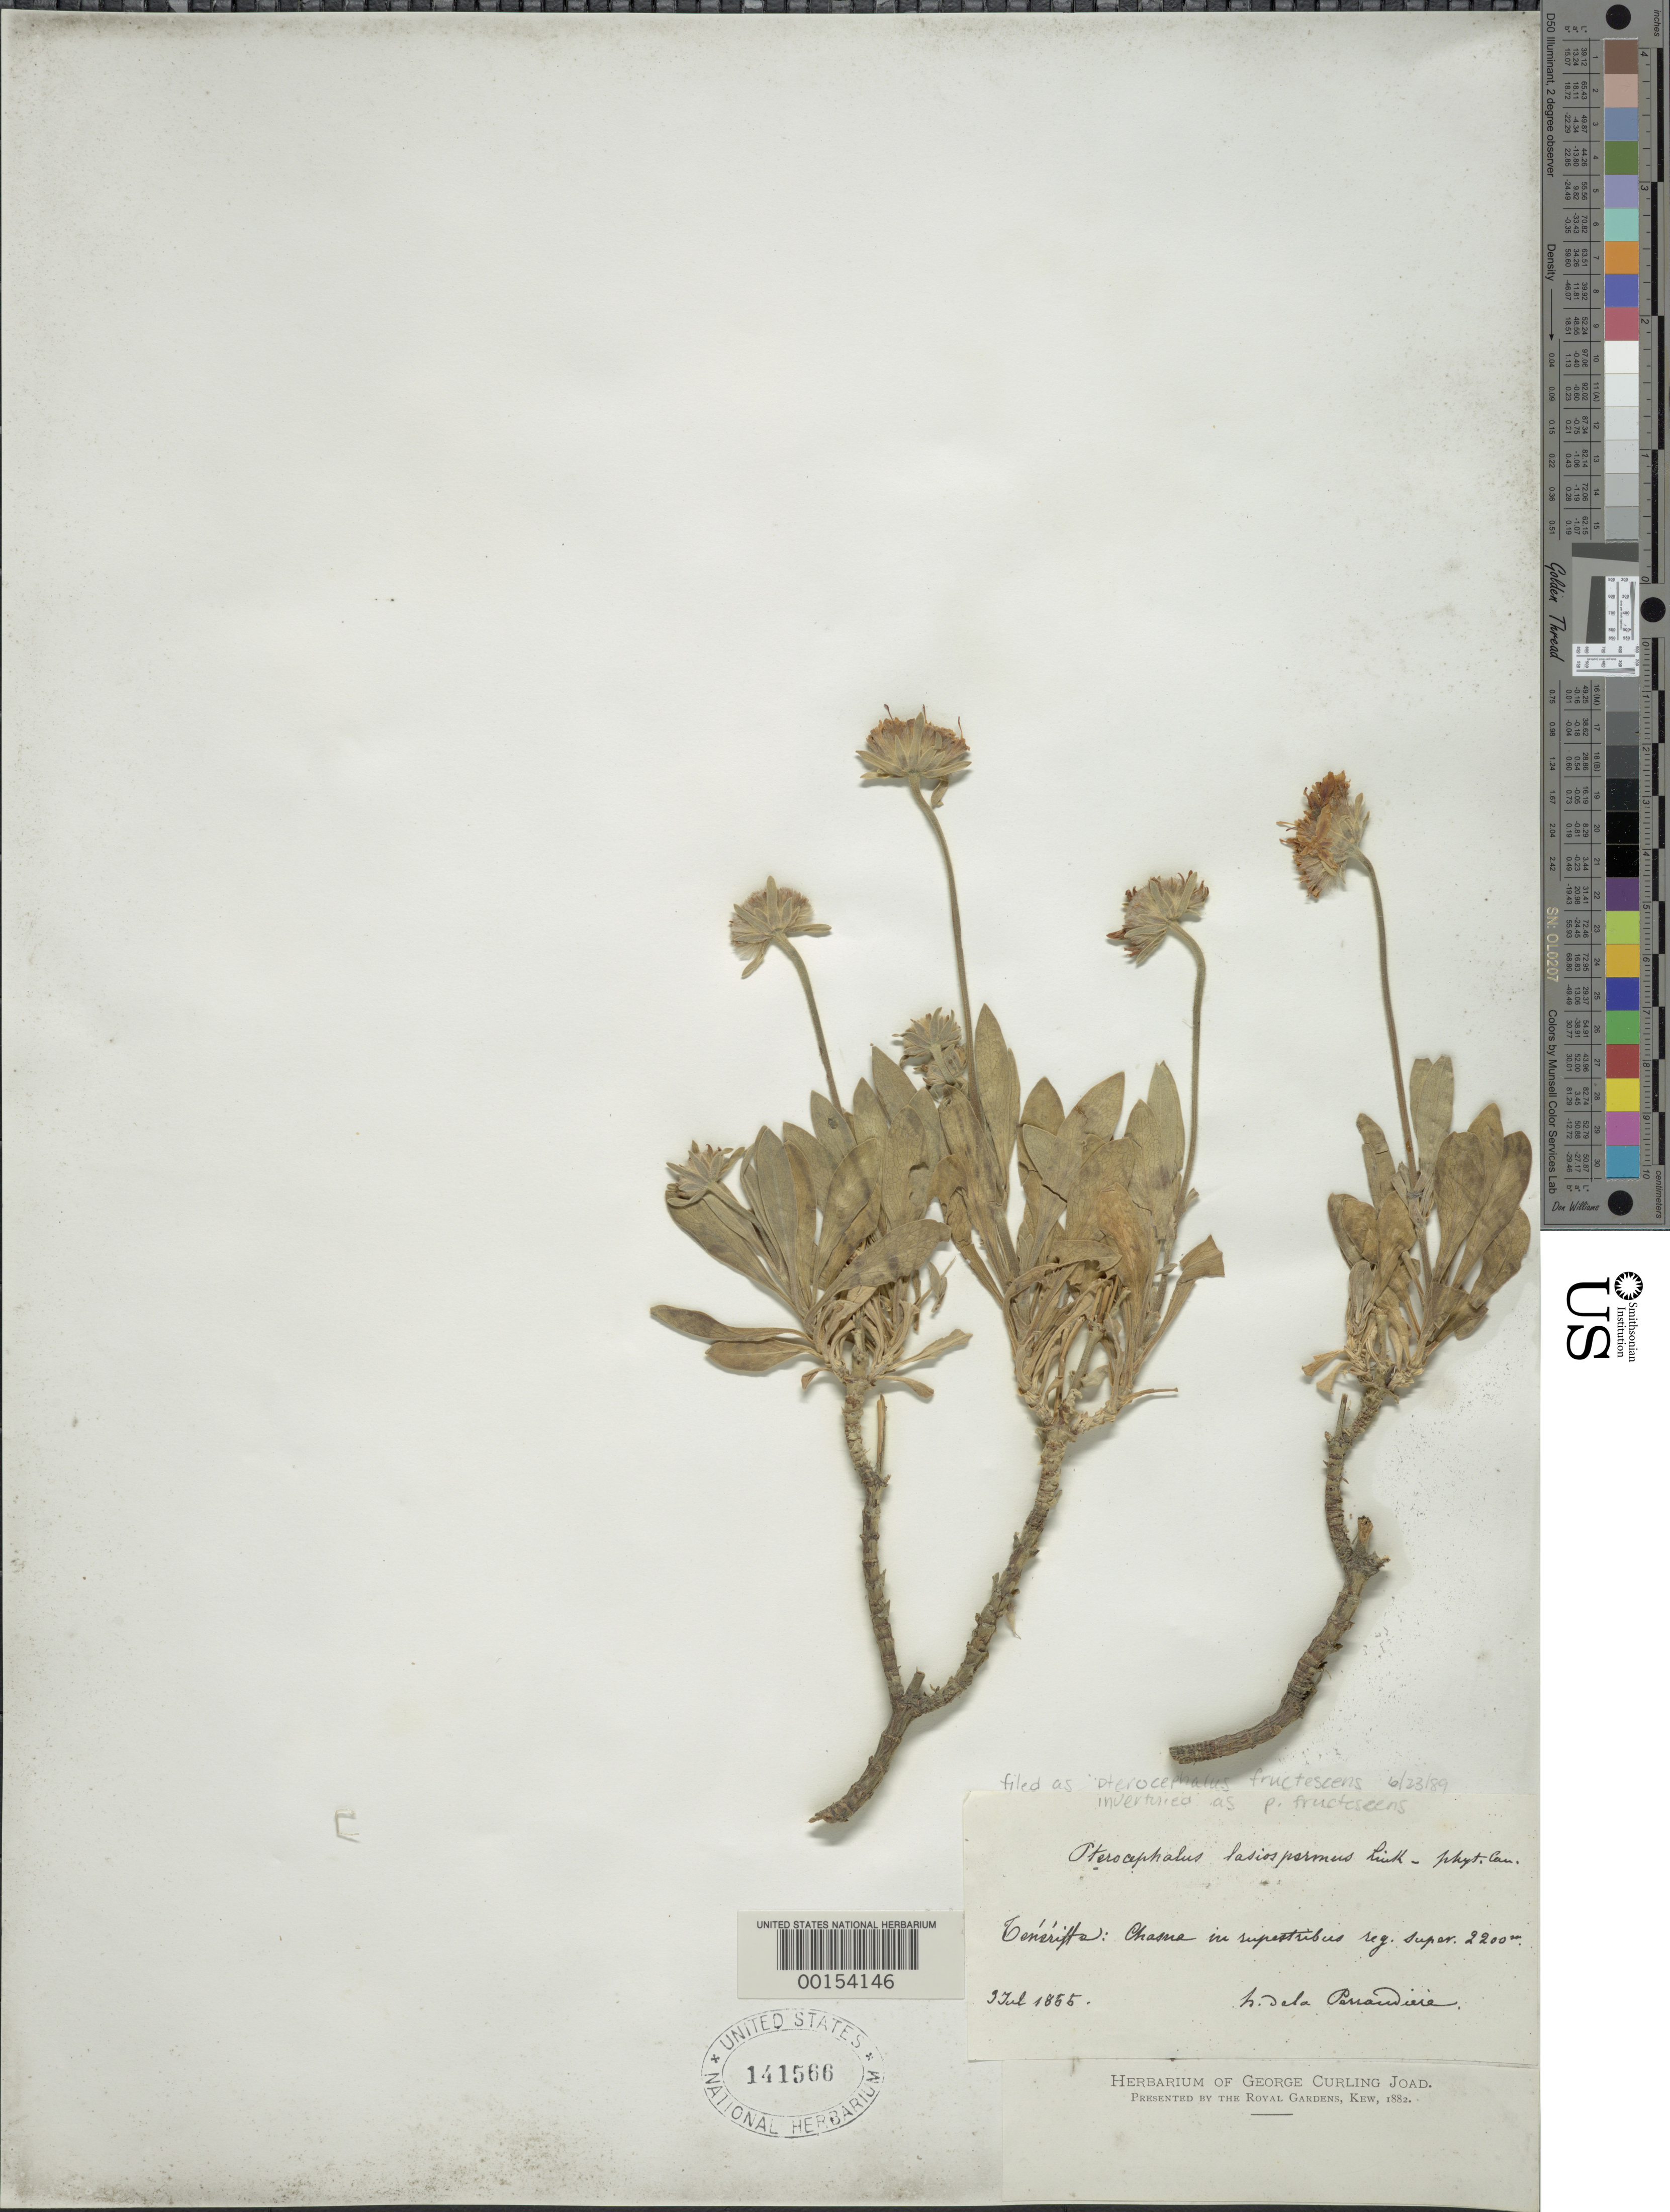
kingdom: Plantae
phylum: Tracheophyta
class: Magnoliopsida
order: Dipsacales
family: Caprifoliaceae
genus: Pterocephalus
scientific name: Pterocephalus laiospermus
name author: Link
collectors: L. Parrandiere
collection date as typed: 03 Feb 1855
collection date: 1855-02-03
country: Spain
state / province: Canarias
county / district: Santa Cruz de Tenerife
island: Tenerife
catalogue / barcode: US 141566